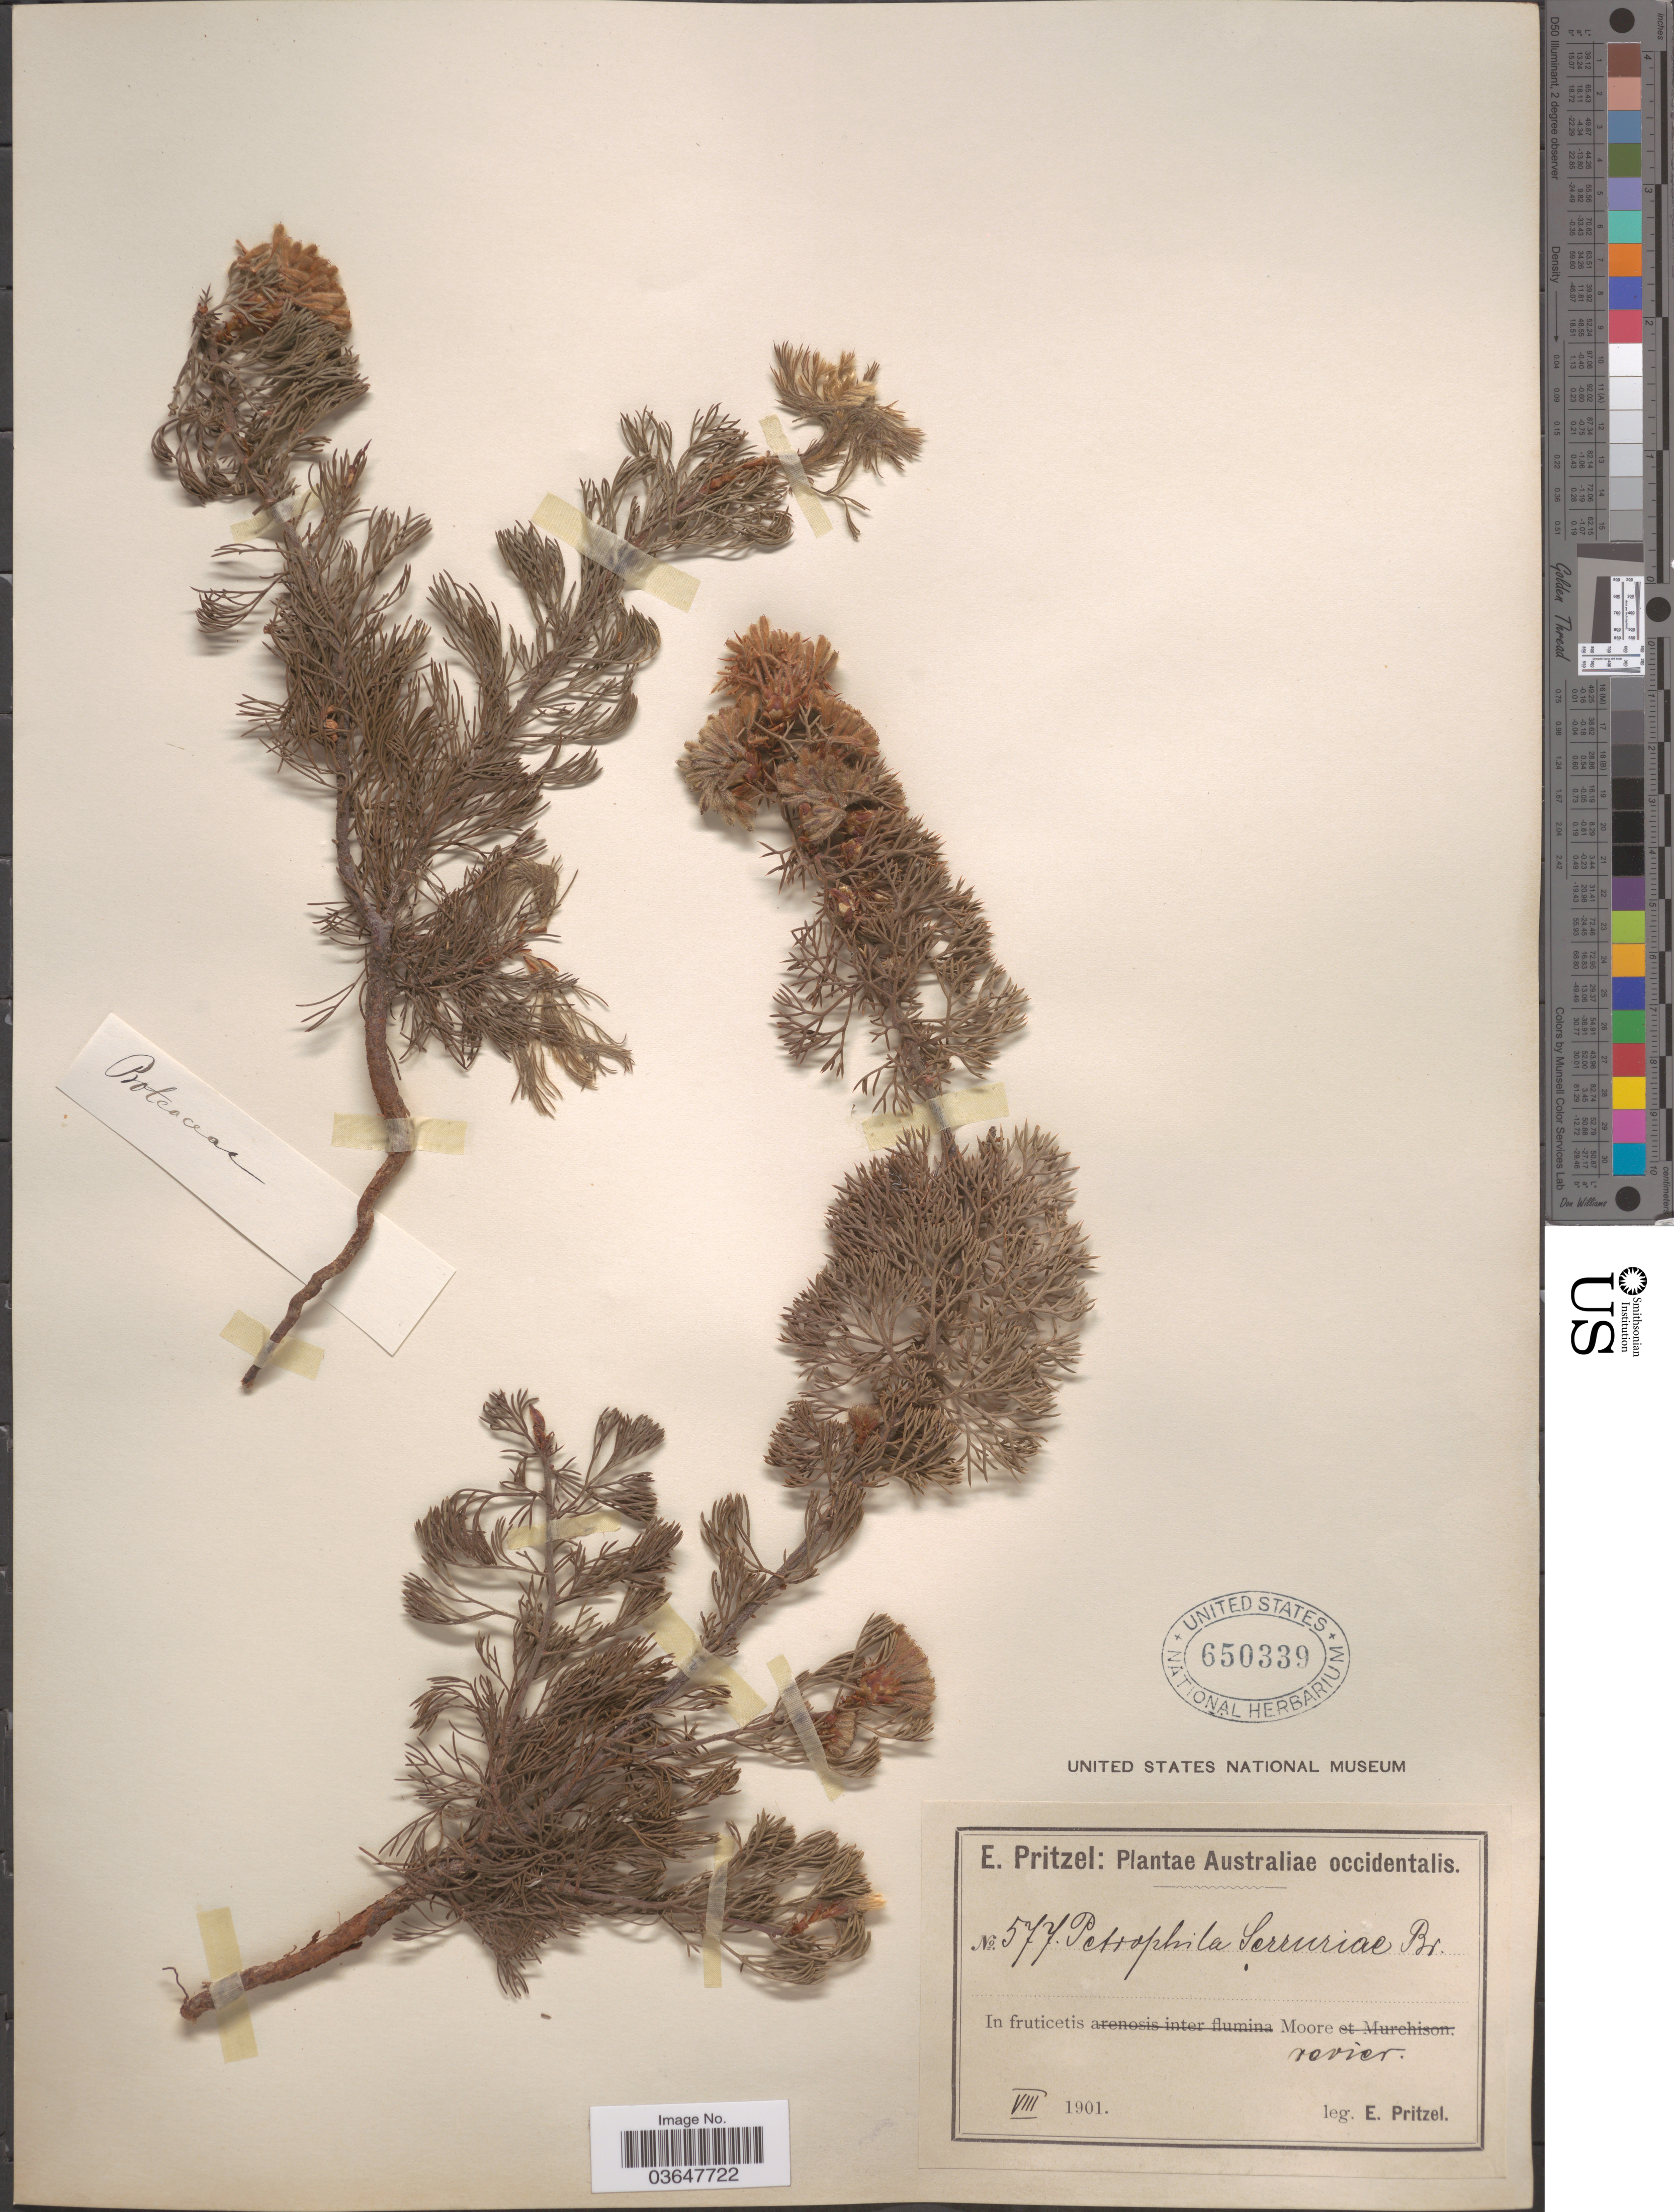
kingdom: Plantae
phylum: Tracheophyta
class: Magnoliopsida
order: Proteales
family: Proteaceae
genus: Petrophile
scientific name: Petrophile serruriae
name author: R. Br.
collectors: E. G. Pritzel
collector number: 577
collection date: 1901-08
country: Australia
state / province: Western Australia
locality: Australiae occidentalis. In fruticetis Moore rivier.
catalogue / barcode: US 650339